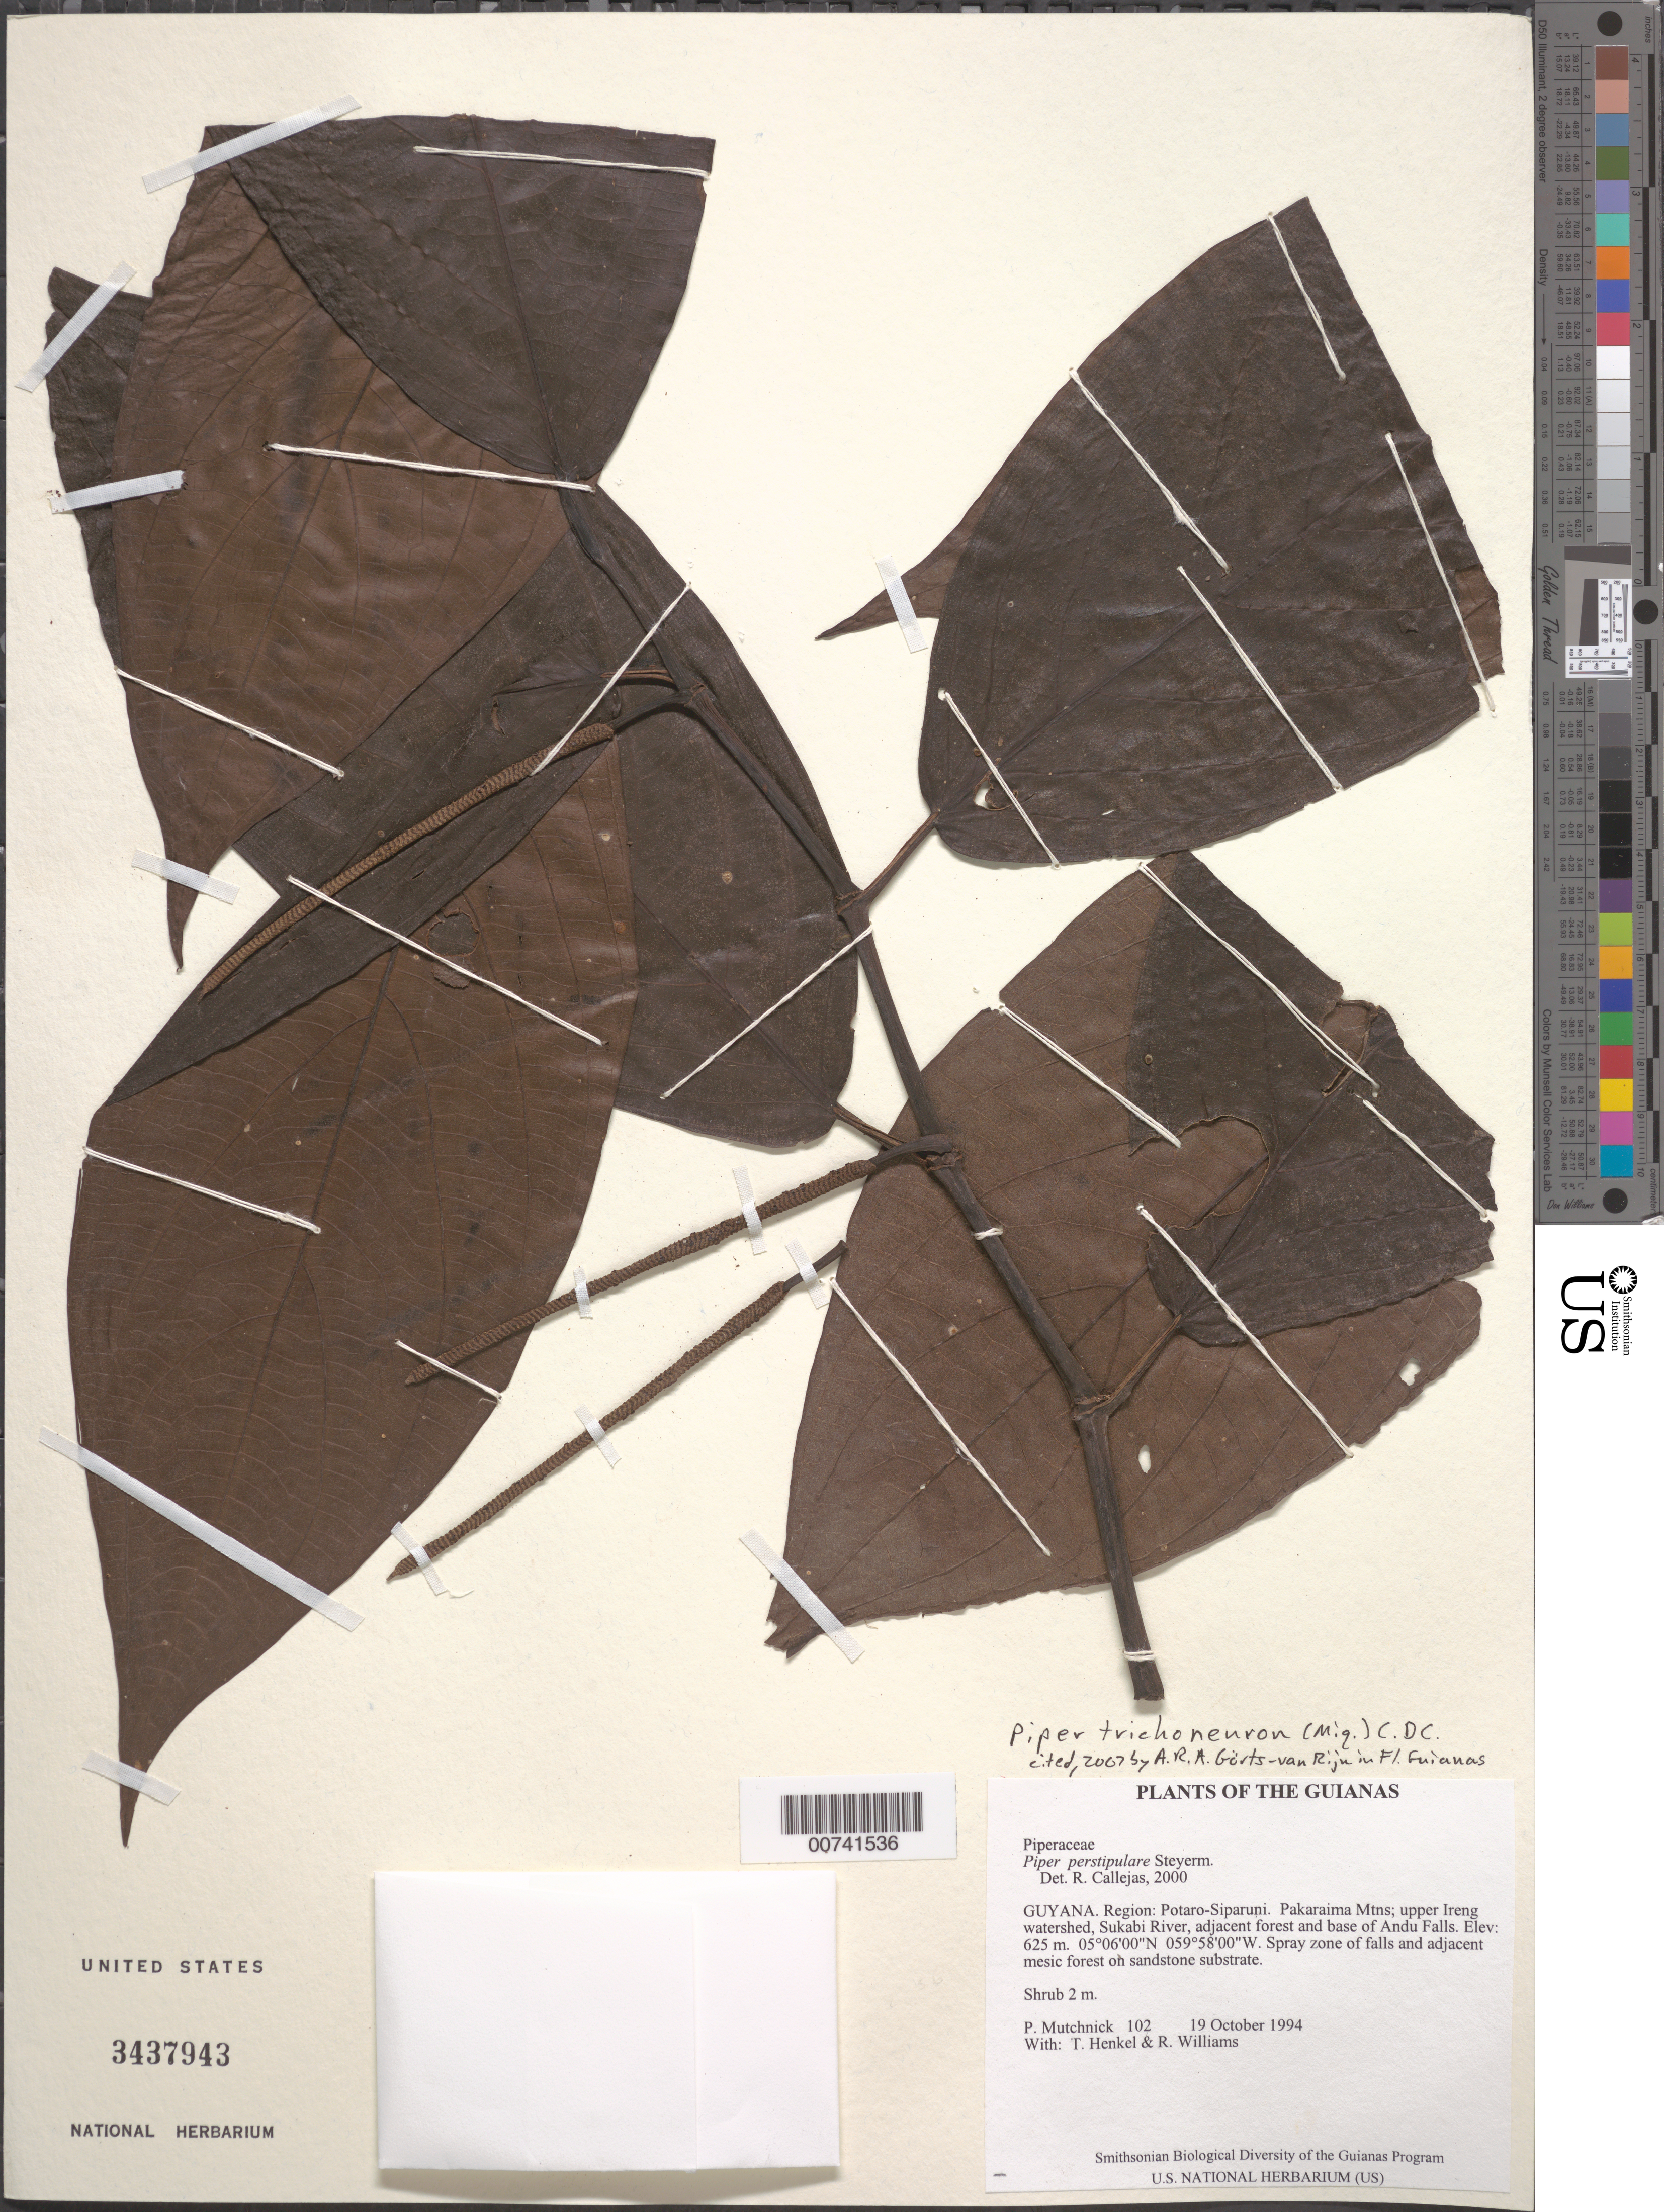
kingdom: Plantae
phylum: Tracheophyta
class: Magnoliopsida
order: Piperales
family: Piperaceae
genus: Piper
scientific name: Piper perstipulare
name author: Steyerm.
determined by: Callejas, Ricardo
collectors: P. Mutchnick, T. Henkel & R. Williams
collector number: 102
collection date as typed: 19 October 1994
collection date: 1994-10-19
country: Guyana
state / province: Potaro-Siparuni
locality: Pakaraima Mtns; upper Ireng watershed, Sukabi River, adjacent forest and base of Andu Falls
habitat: Spray zone of falls and adjacent mesic forest on sandstone substrate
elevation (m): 625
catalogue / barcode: US 3437943